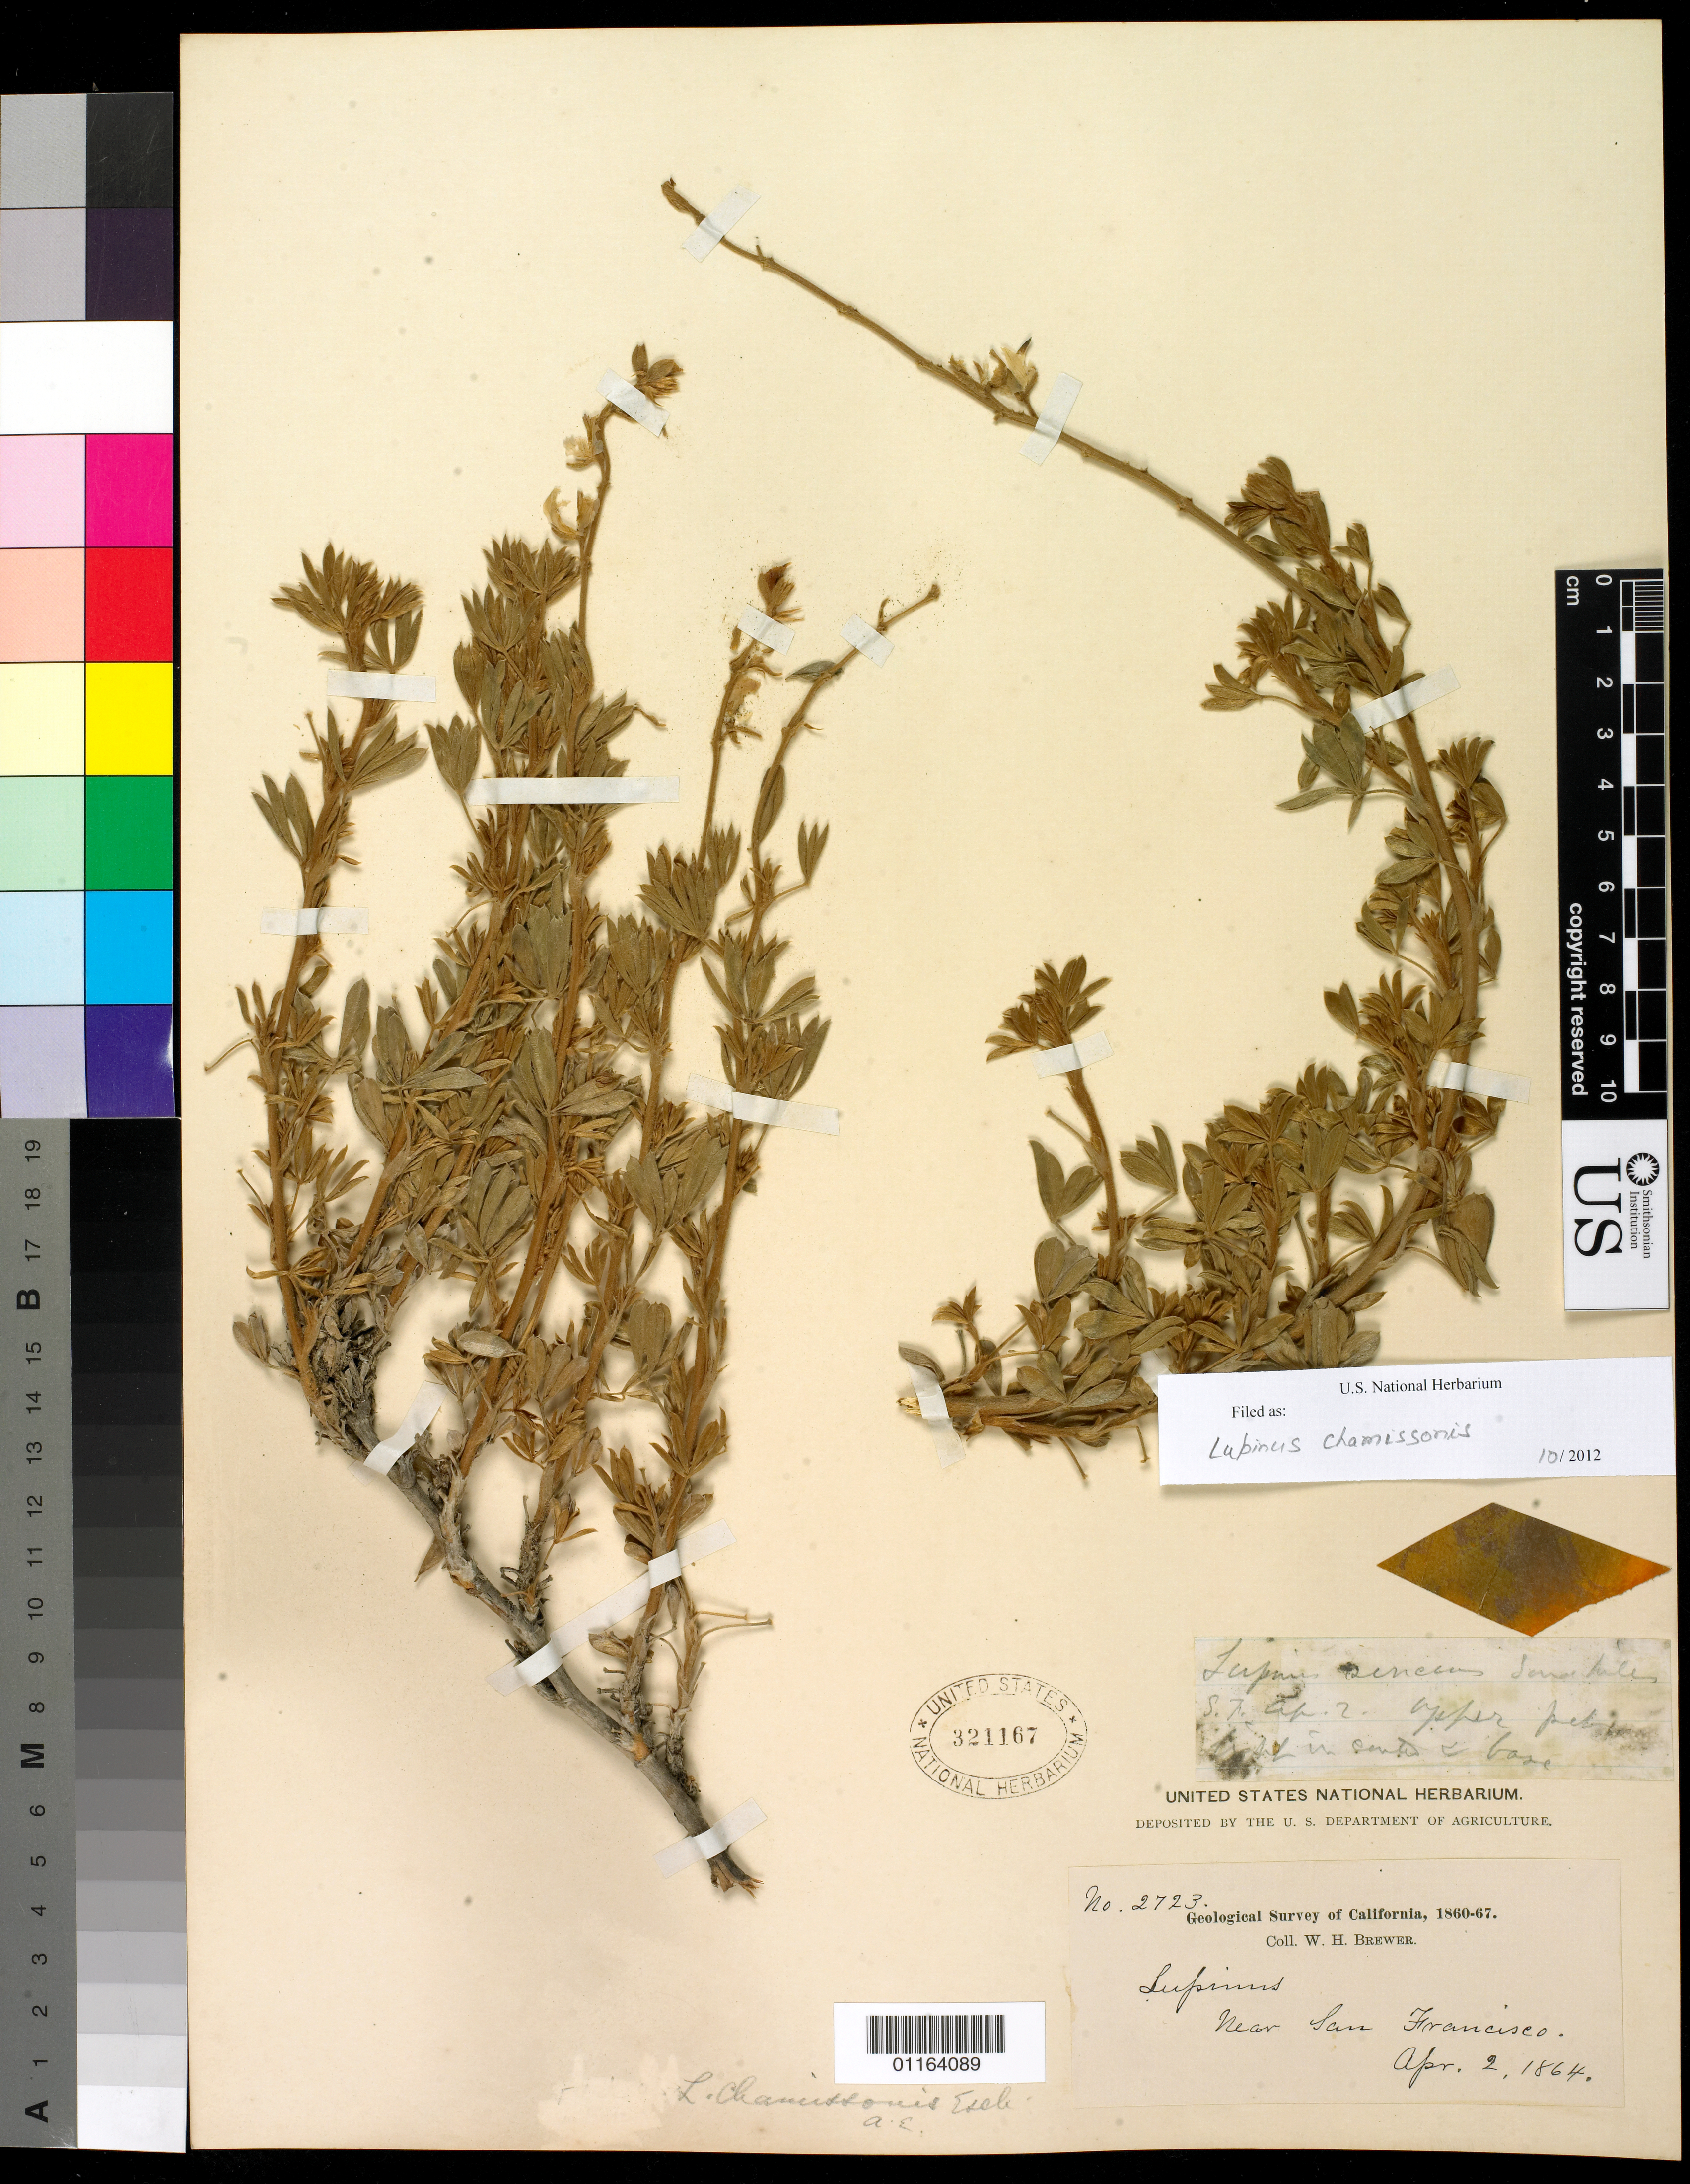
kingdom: Plantae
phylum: Tracheophyta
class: Magnoliopsida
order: Fabales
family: Fabaceae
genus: Lupinus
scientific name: Lupinus chamissonis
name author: Eschsch.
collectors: W. H. Brewer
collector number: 2723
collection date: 1864-04-02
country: United States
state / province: California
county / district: San Francisco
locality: Near San Francisco.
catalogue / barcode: US 321167